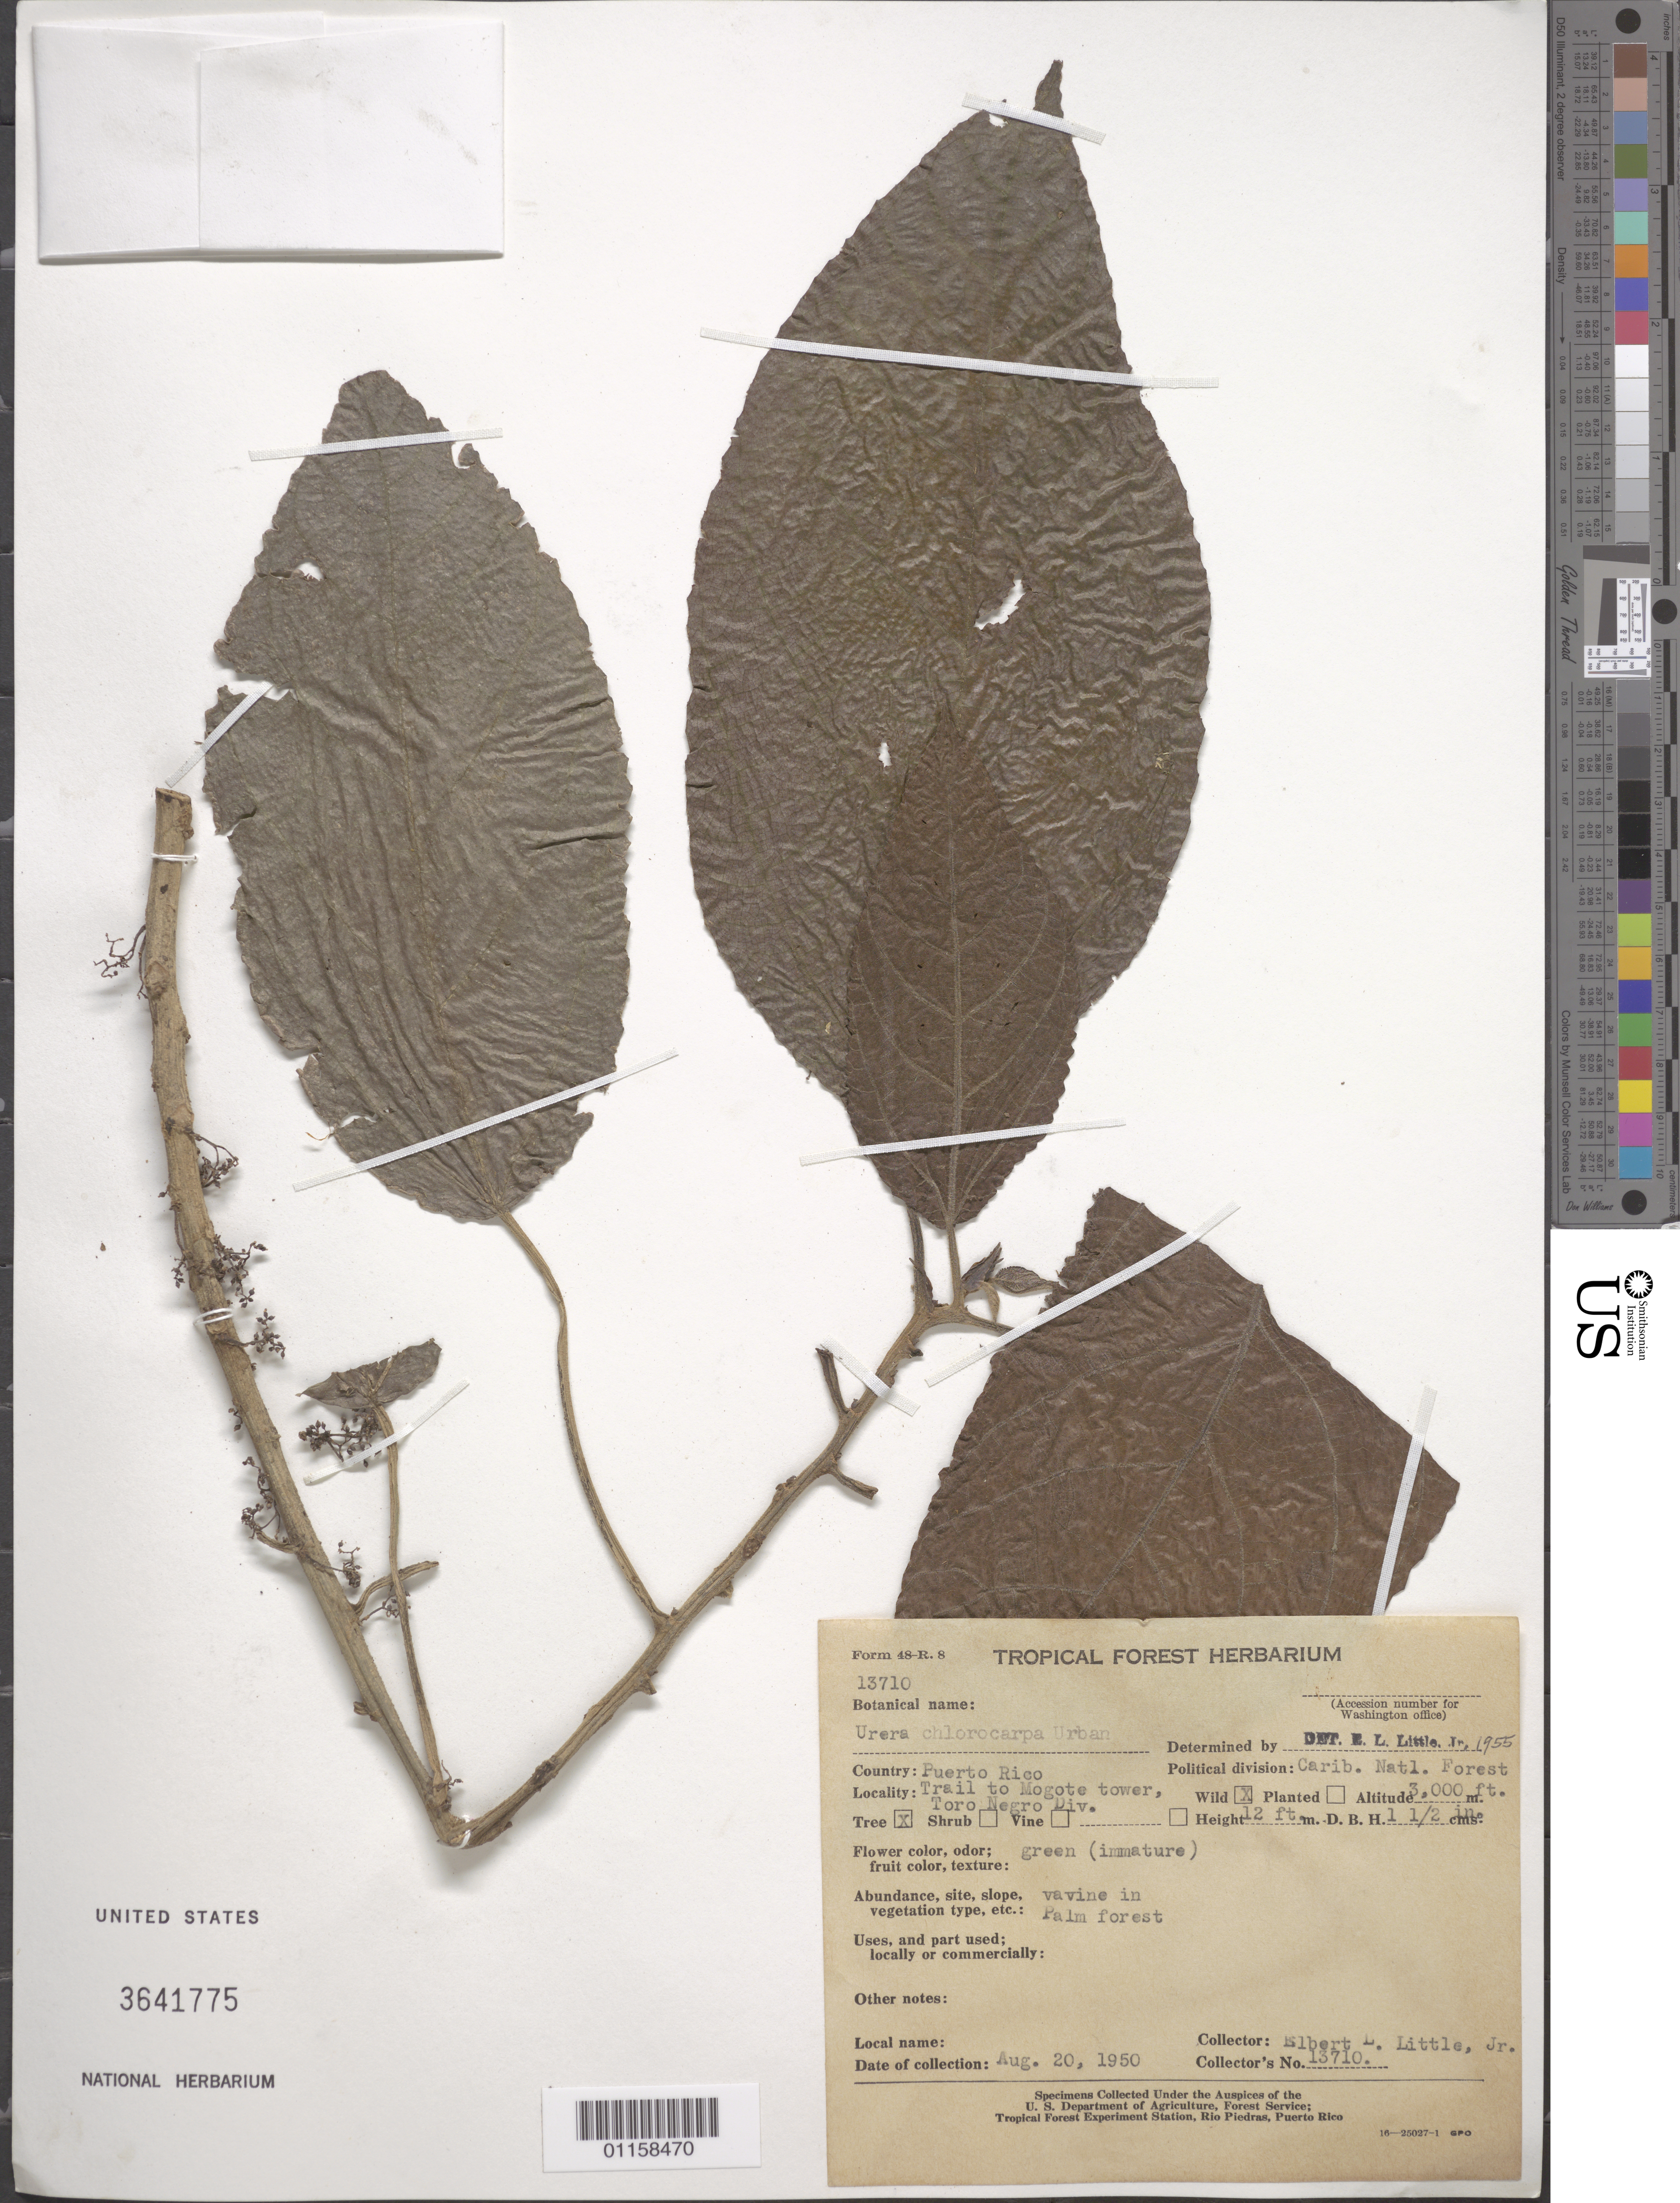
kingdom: Plantae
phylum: Tracheophyta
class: Magnoliopsida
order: Rosales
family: Urticaceae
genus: Urera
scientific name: Urera chlorocarpa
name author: Urb.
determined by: Little, Elbert L., Jr., (FSSR), United States Department of Agriculture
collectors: E. L. Little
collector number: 13710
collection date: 1950-08-20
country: Puerto Rico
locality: Carib. Nat'l. Forest, Toro Negro Division, trail to Motoge tower.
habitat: Ravine in palm forest.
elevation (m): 914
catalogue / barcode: US 3641775